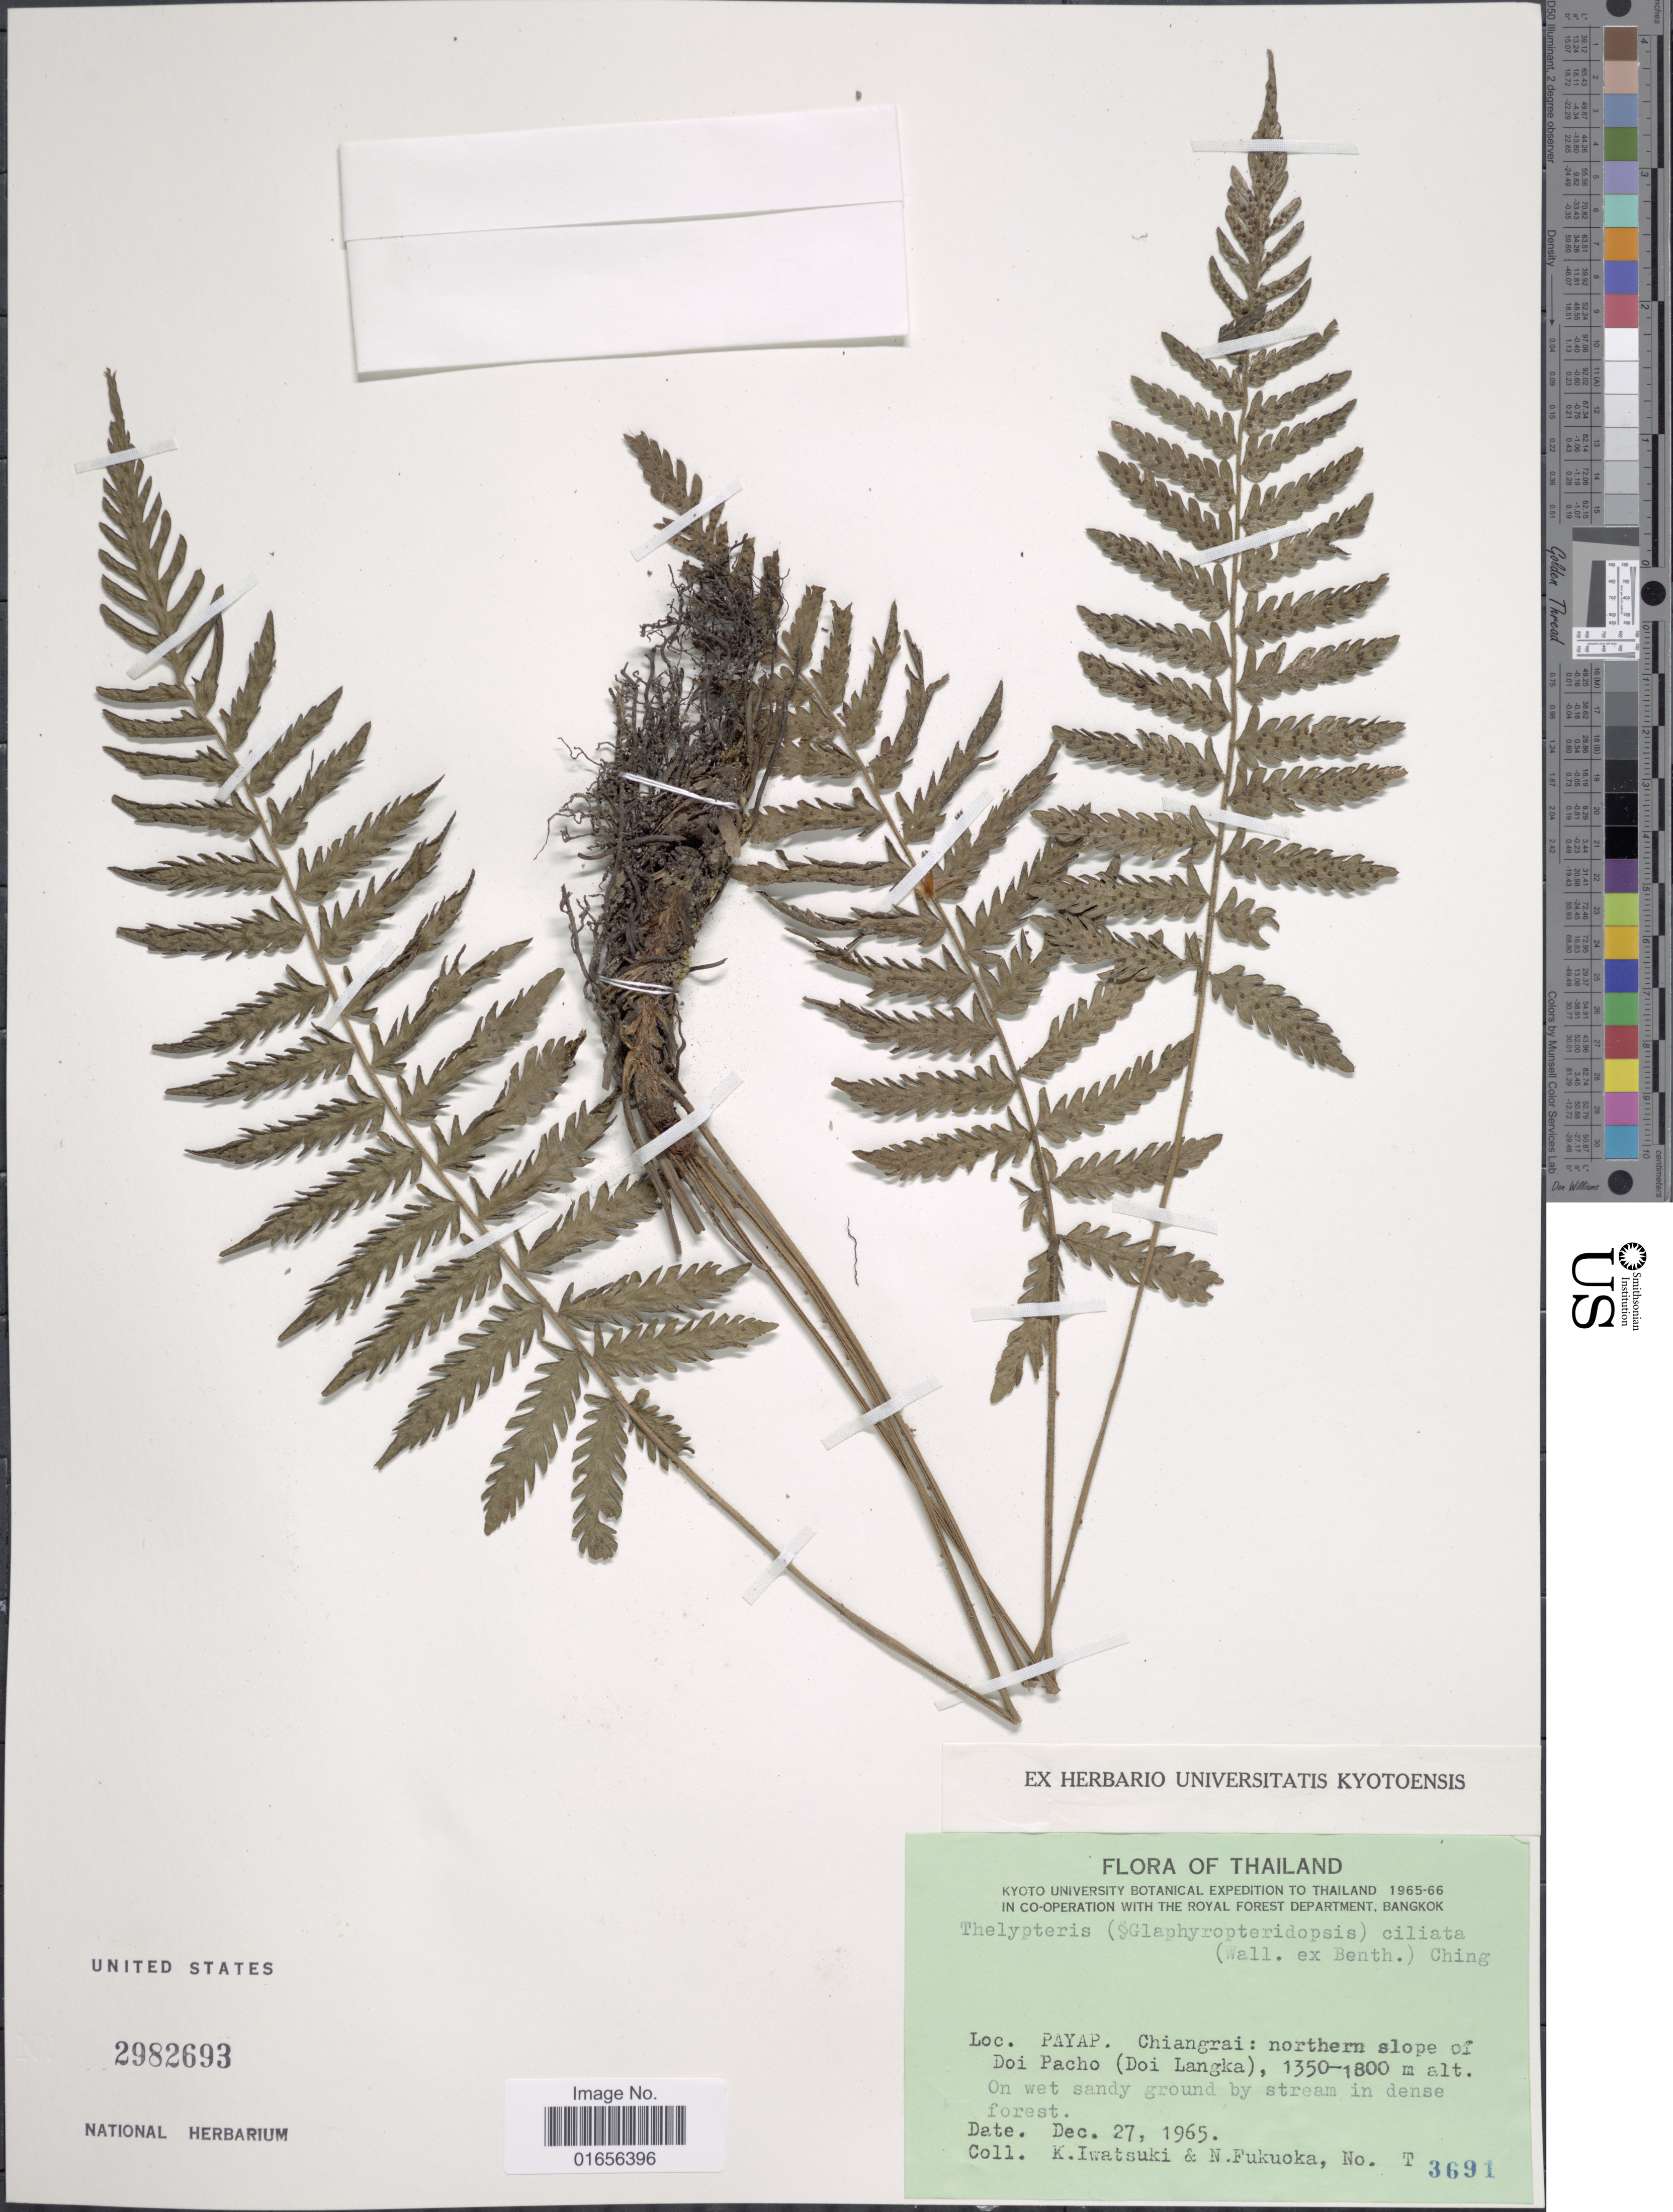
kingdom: Plantae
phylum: Tracheophyta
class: Polypodiopsida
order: Polypodiales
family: Thelypteridaceae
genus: Trigonospora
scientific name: Trigonospora ciliata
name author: (Benth.) Holttum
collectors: K. Iwatsuki & N. Fukuoka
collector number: T 3691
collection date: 1965-12-27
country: Thailand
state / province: Chiang Rai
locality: Thailand, Payap, Chiangrai: northern slope of Doi Pacho (Doi Langka)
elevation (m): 1350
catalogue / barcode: US 2982693